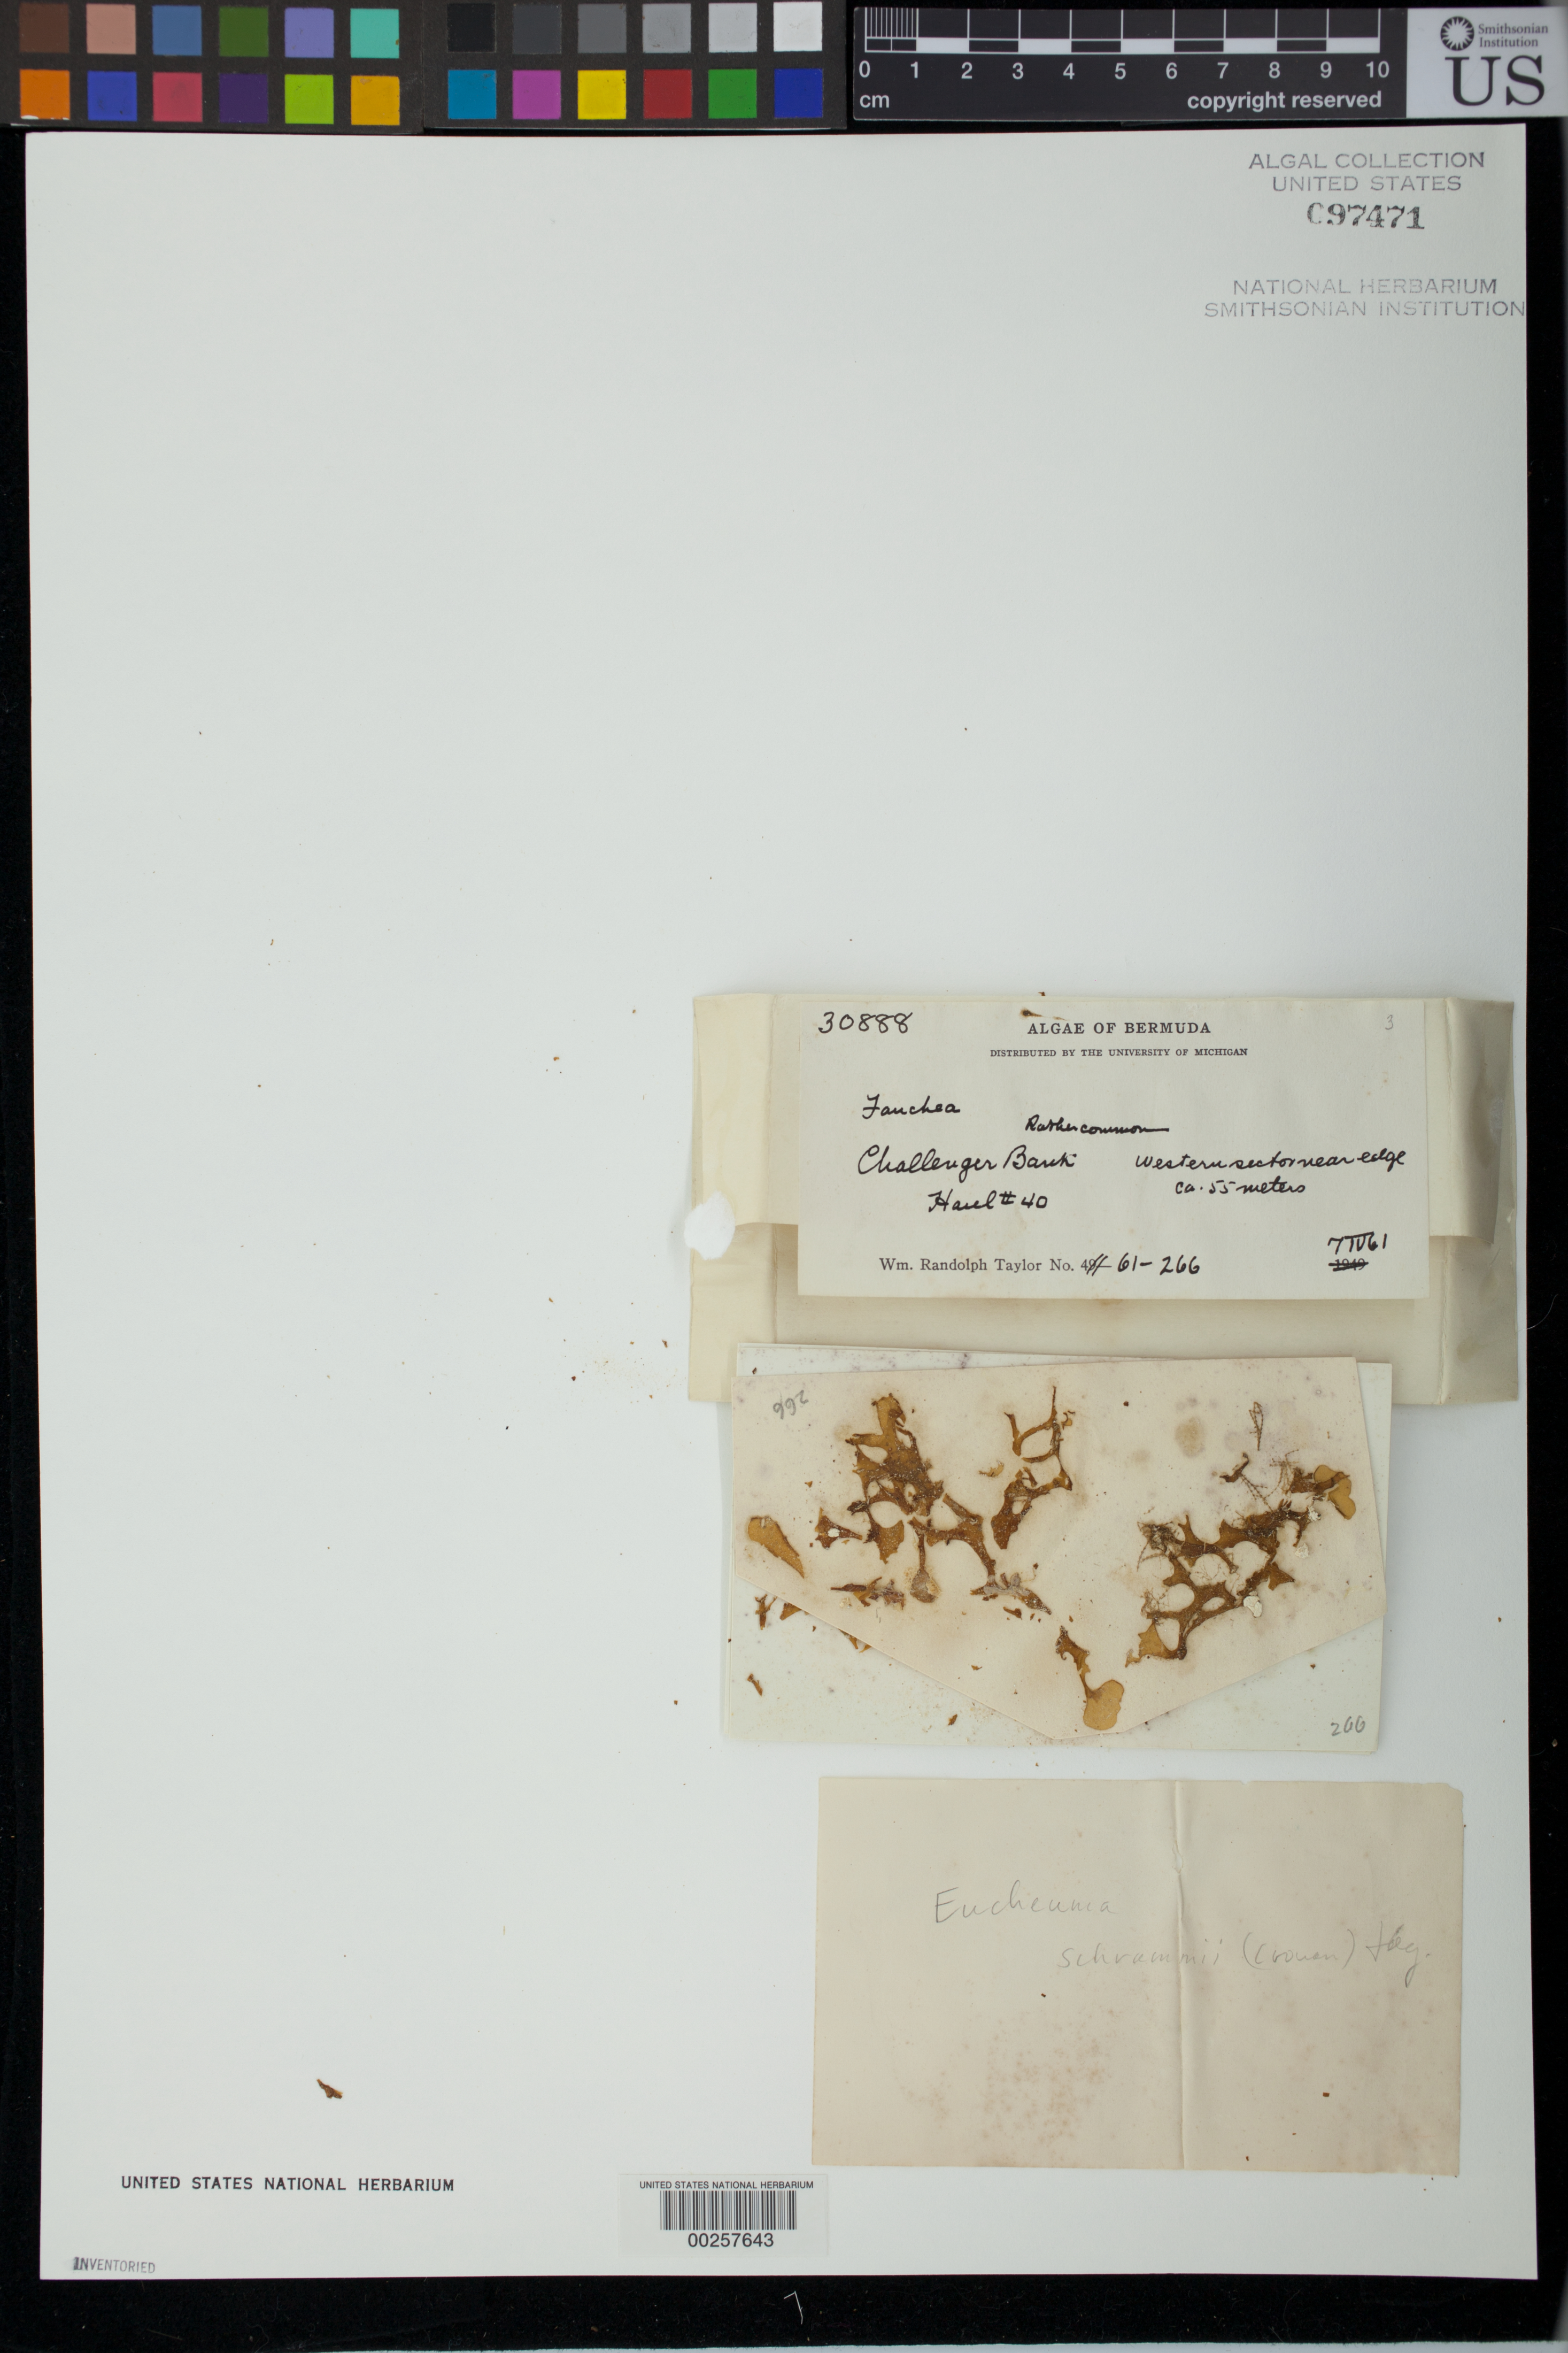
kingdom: Plantae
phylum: Rhodophyta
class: Florideophyceae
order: Gigartinales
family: Solieriaceae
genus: Meristotheca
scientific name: Meristotheca gelidium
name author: (J. Agardh) E.J. Faye & Masuda in E.J. Faye et al.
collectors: W. R. Taylor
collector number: WRT 61-266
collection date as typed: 07 Apr 1961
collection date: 1961-04-07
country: Bermuda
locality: Challenger Bank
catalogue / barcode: US 97471